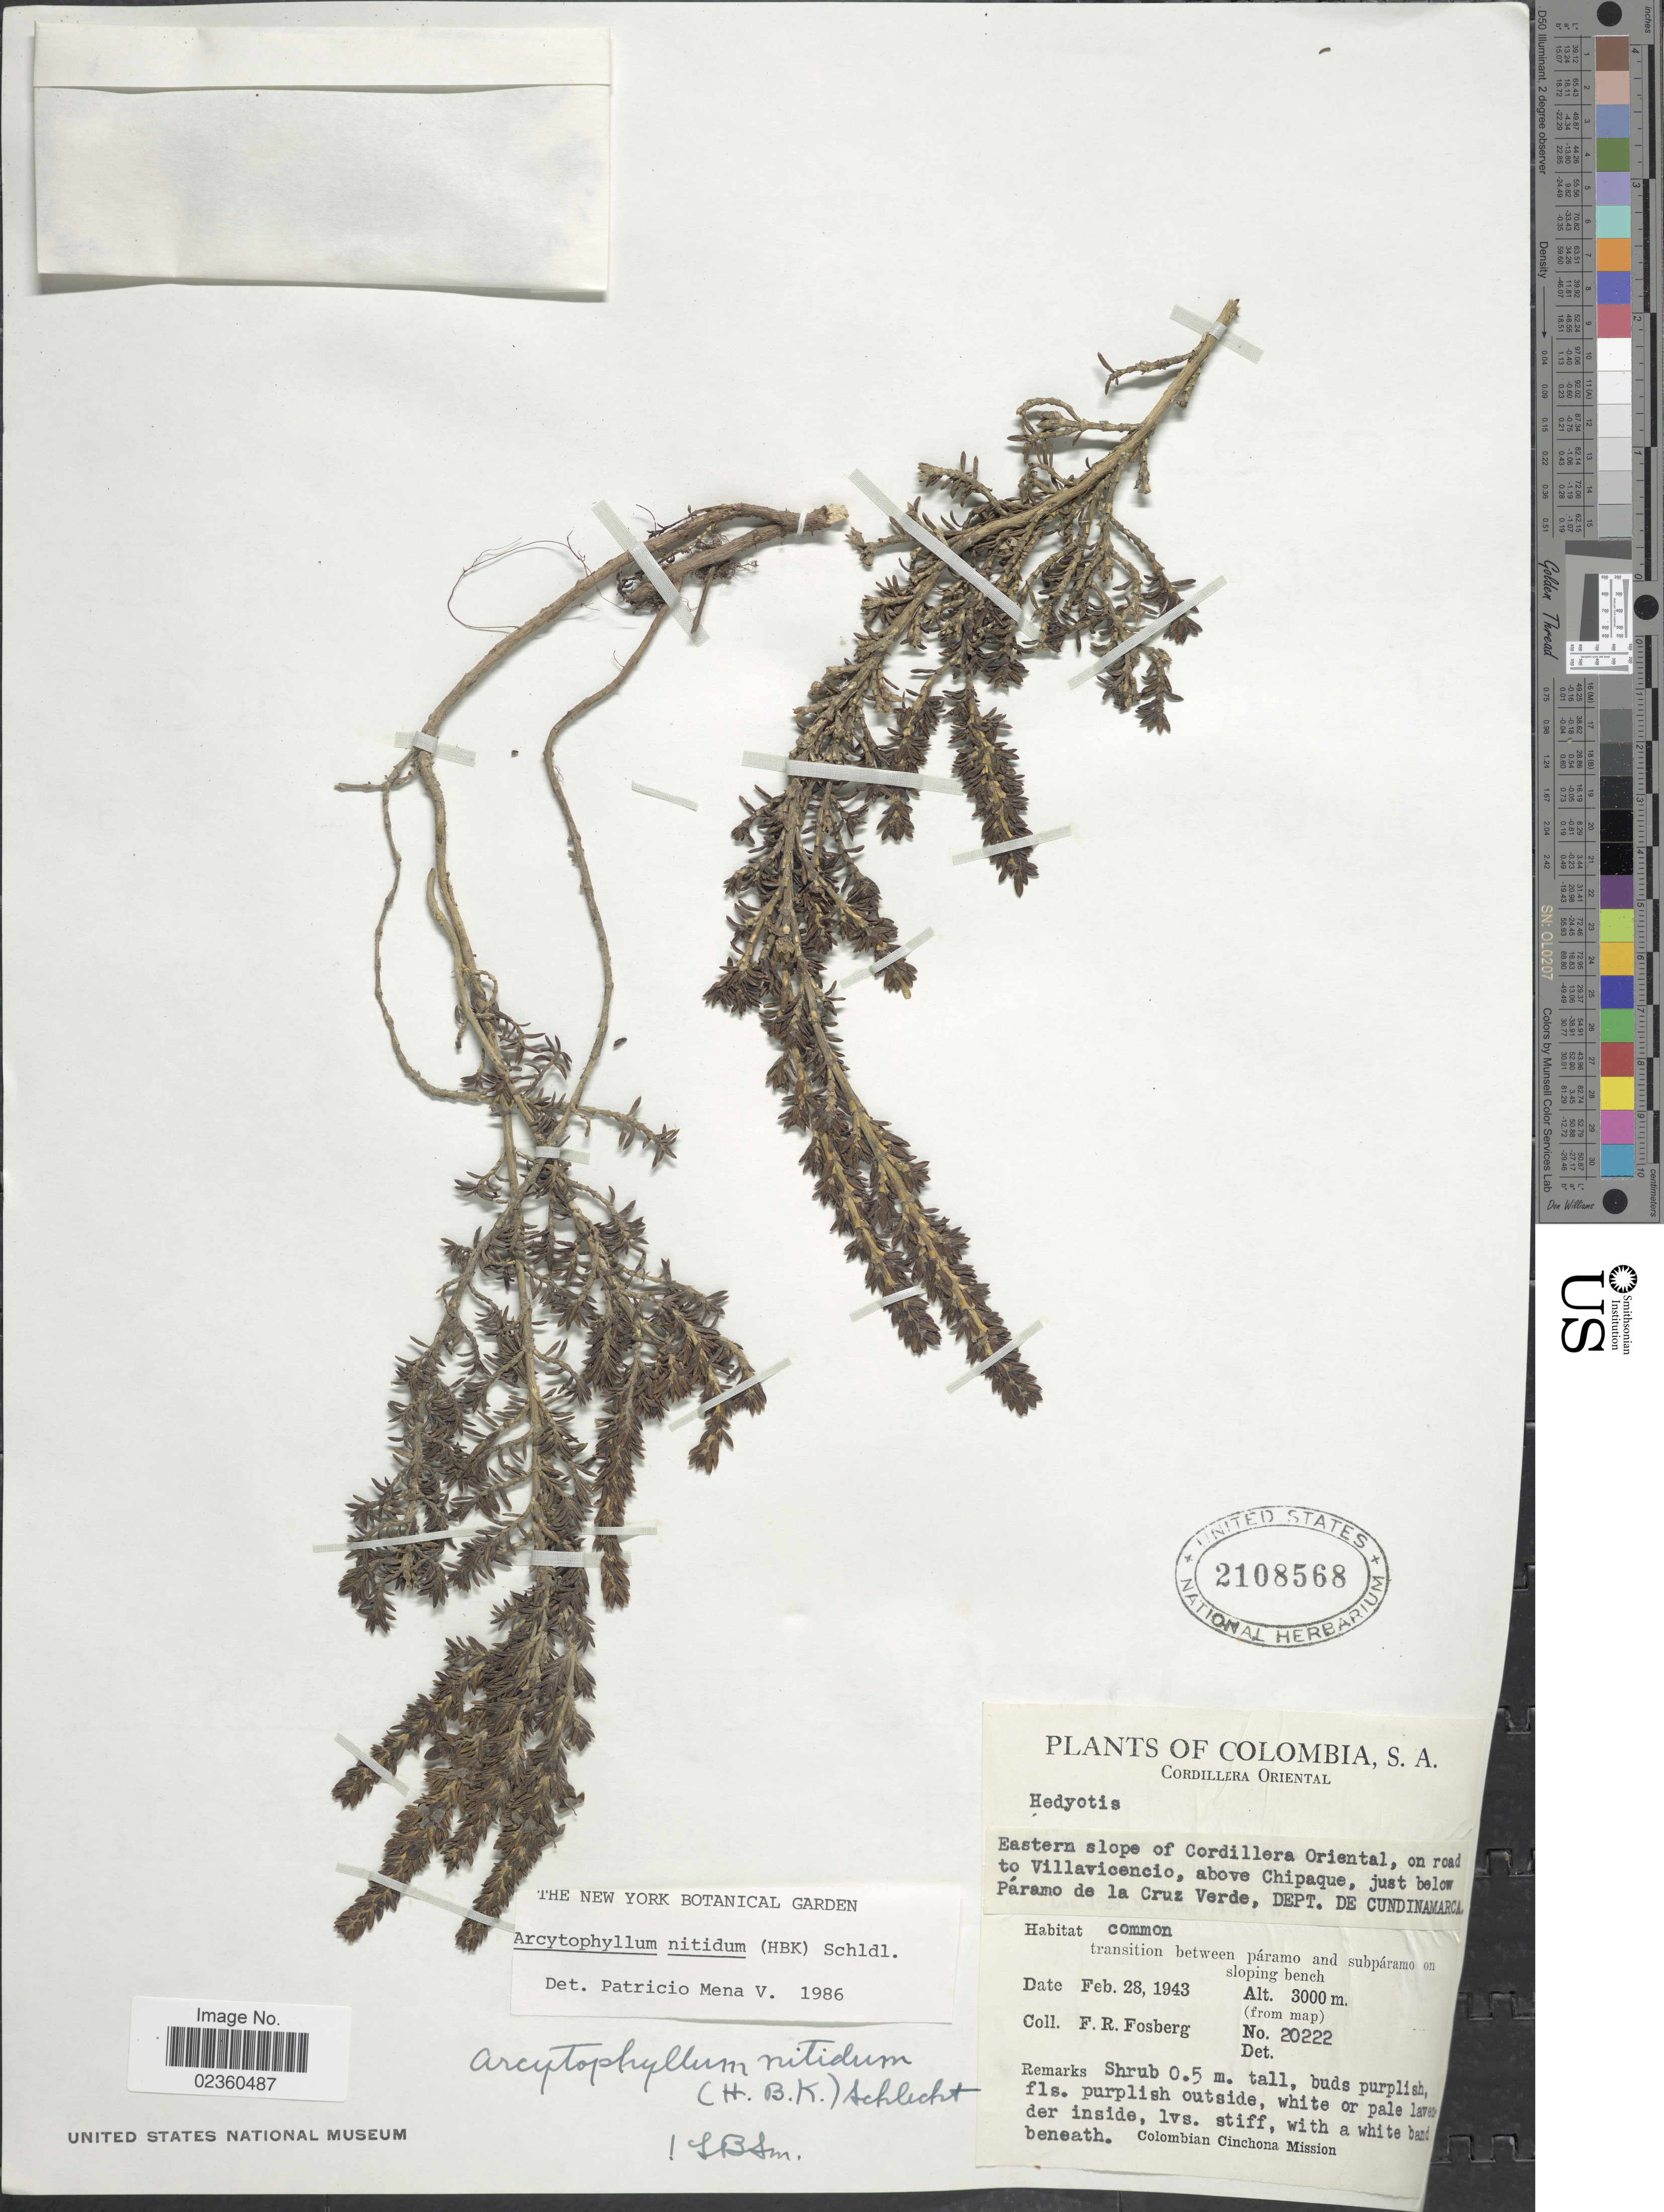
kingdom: Plantae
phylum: Tracheophyta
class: Magnoliopsida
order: Gentianales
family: Rubiaceae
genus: Arcytophyllum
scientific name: Arcytophyllum nitidum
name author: (Kunth) Schltdl.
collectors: F. R. Fosberg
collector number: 20222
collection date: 1943-02-28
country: Colombia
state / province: Cundinamarca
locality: Cordillera Oriental, Eastern slope of Cordillera Oriental, on road to Villavicencio, above Chipaque, just below Páramo de la Cruz Verde, Dept De Cundinamarca, common transition between páramo and subpáramo on sloping bench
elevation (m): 3000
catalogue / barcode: US 2108568